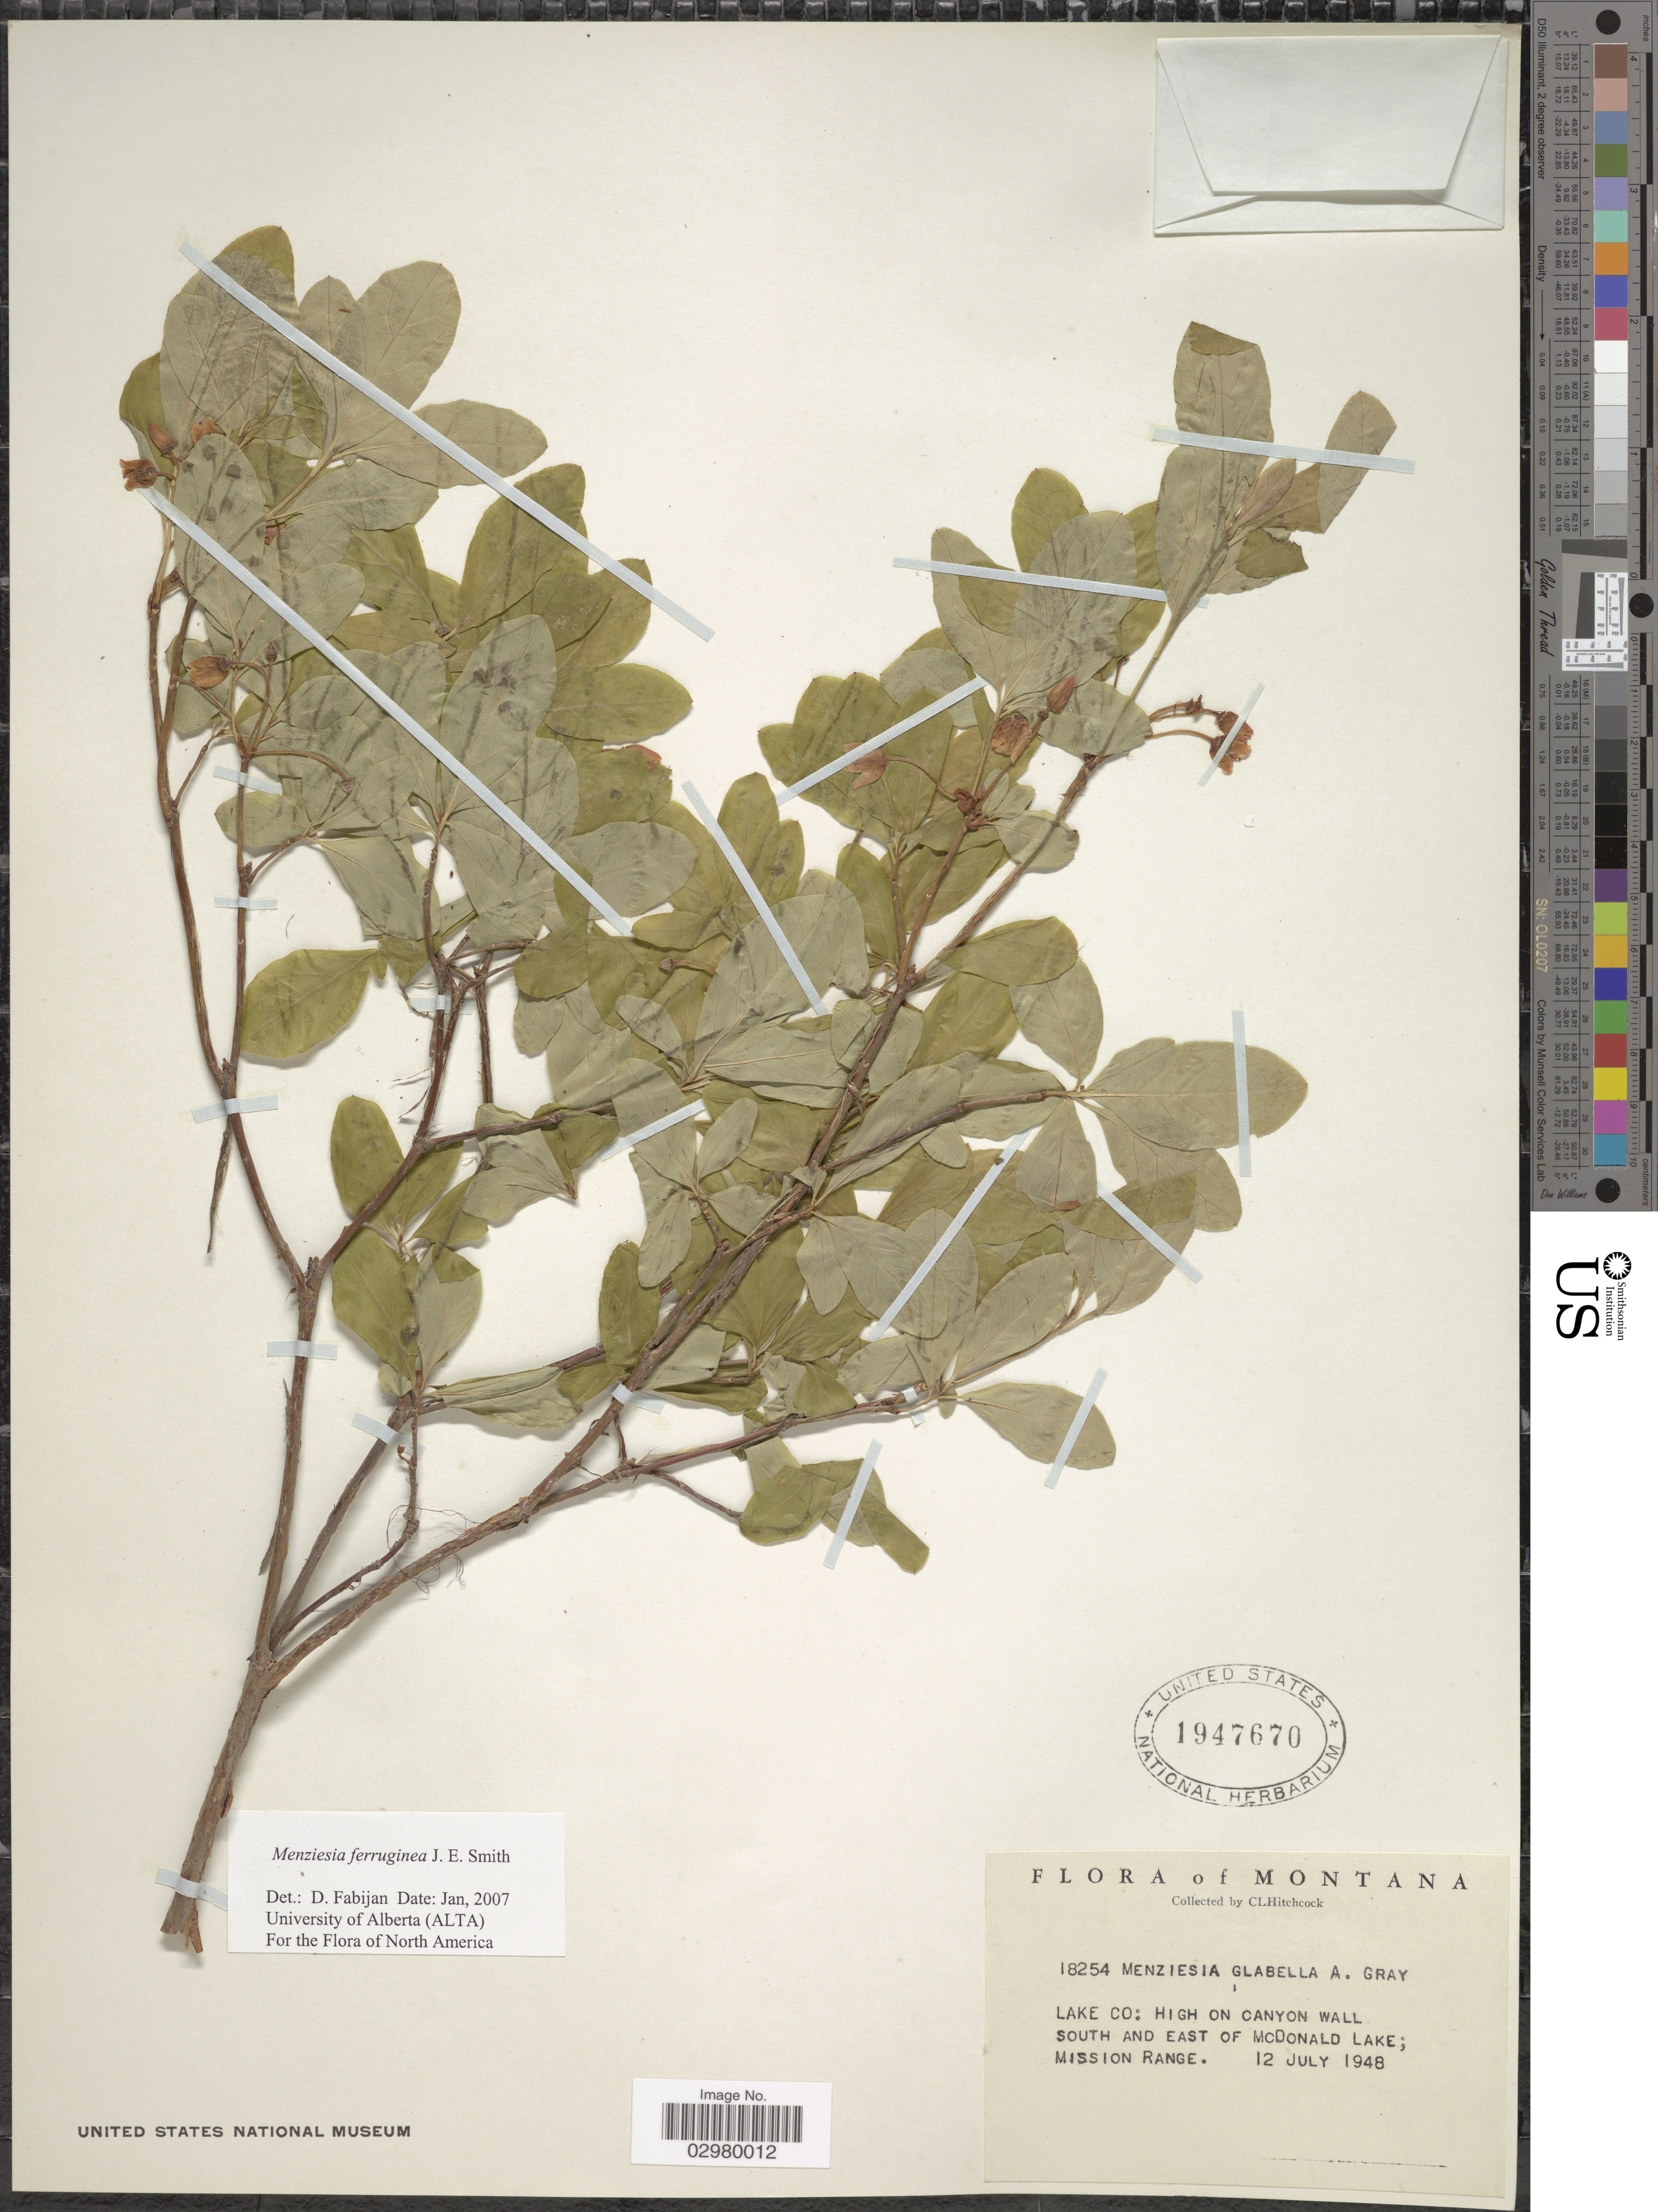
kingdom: Plantae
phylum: Tracheophyta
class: Magnoliopsida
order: Ericales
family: Ericaceae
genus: Menziesia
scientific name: Menziesia ferruginea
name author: Sm.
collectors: C. L. Hitchcock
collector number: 18254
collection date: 1948-07-12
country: United States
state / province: Montana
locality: Lake Co: High on canyon wall, south and east of McDonald Lake; Mission Range.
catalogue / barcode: US 1947670